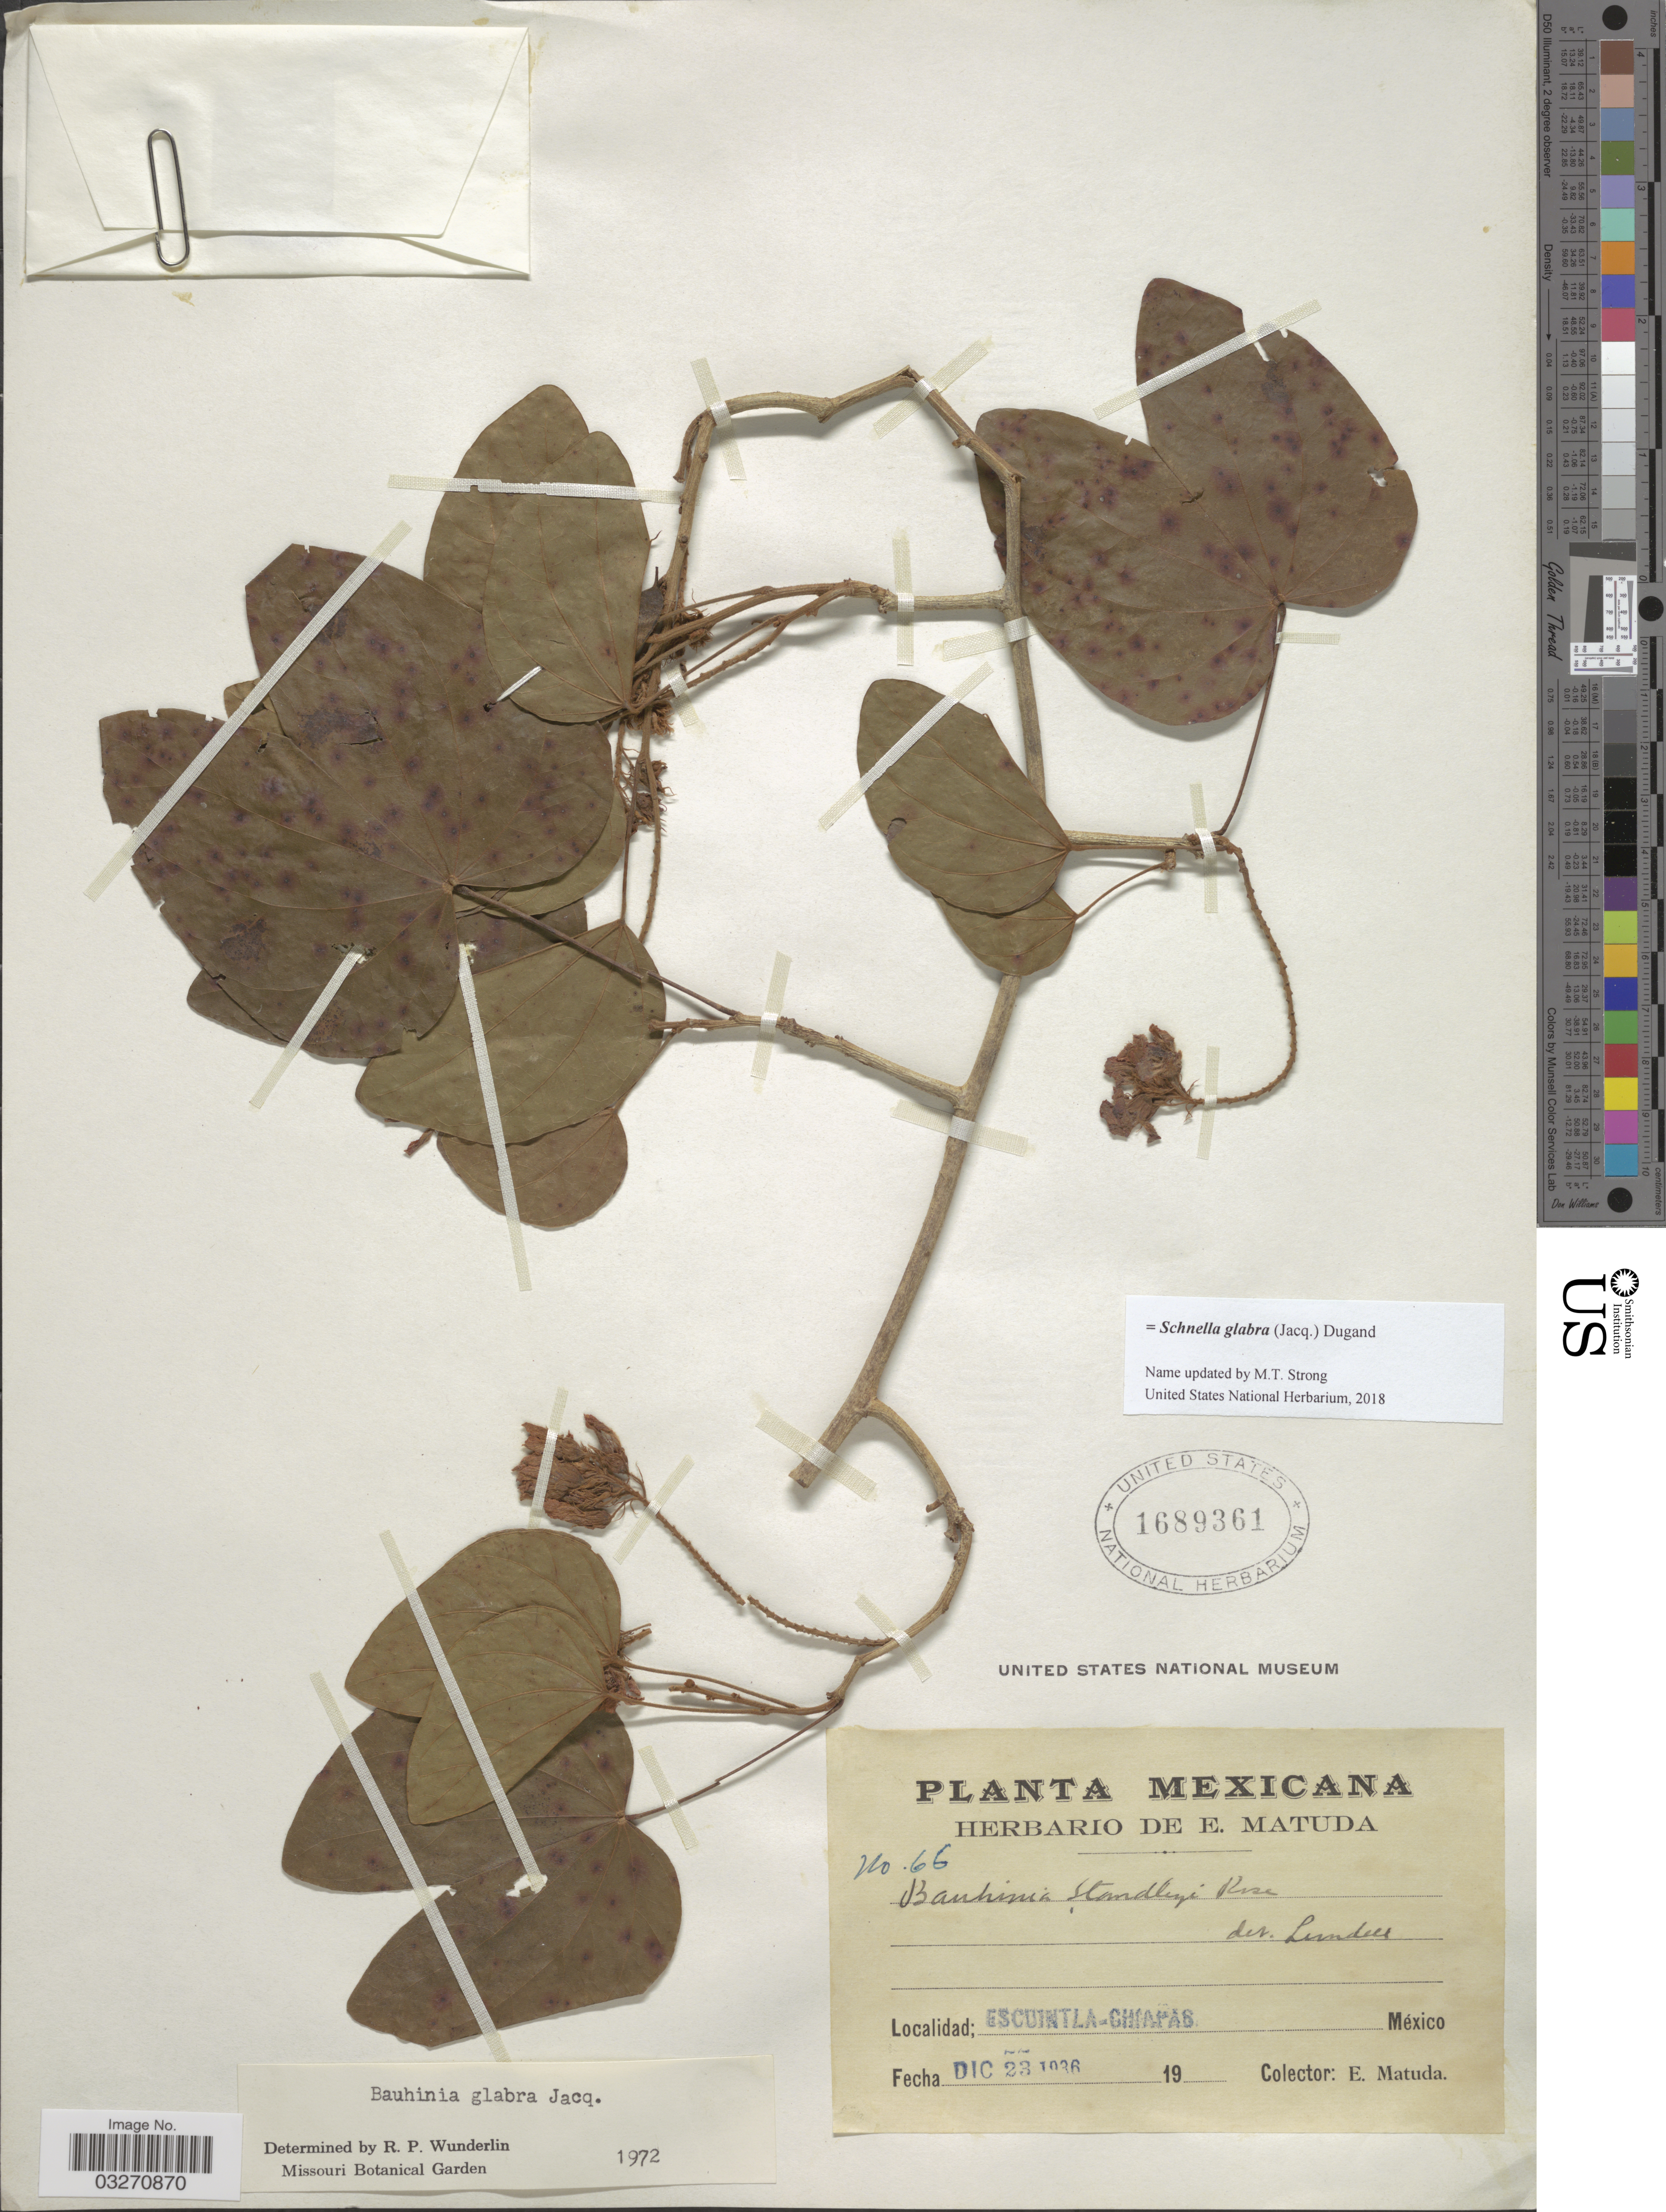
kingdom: Plantae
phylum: Tracheophyta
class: Magnoliopsida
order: Fabales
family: Fabaceae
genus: Schnella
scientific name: Schnella glabra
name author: (Jacq.) Dugand G.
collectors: E. Matuda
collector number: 66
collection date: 1936-12-23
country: Mexico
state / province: Chiapas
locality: Escuintla.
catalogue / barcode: US 1689361